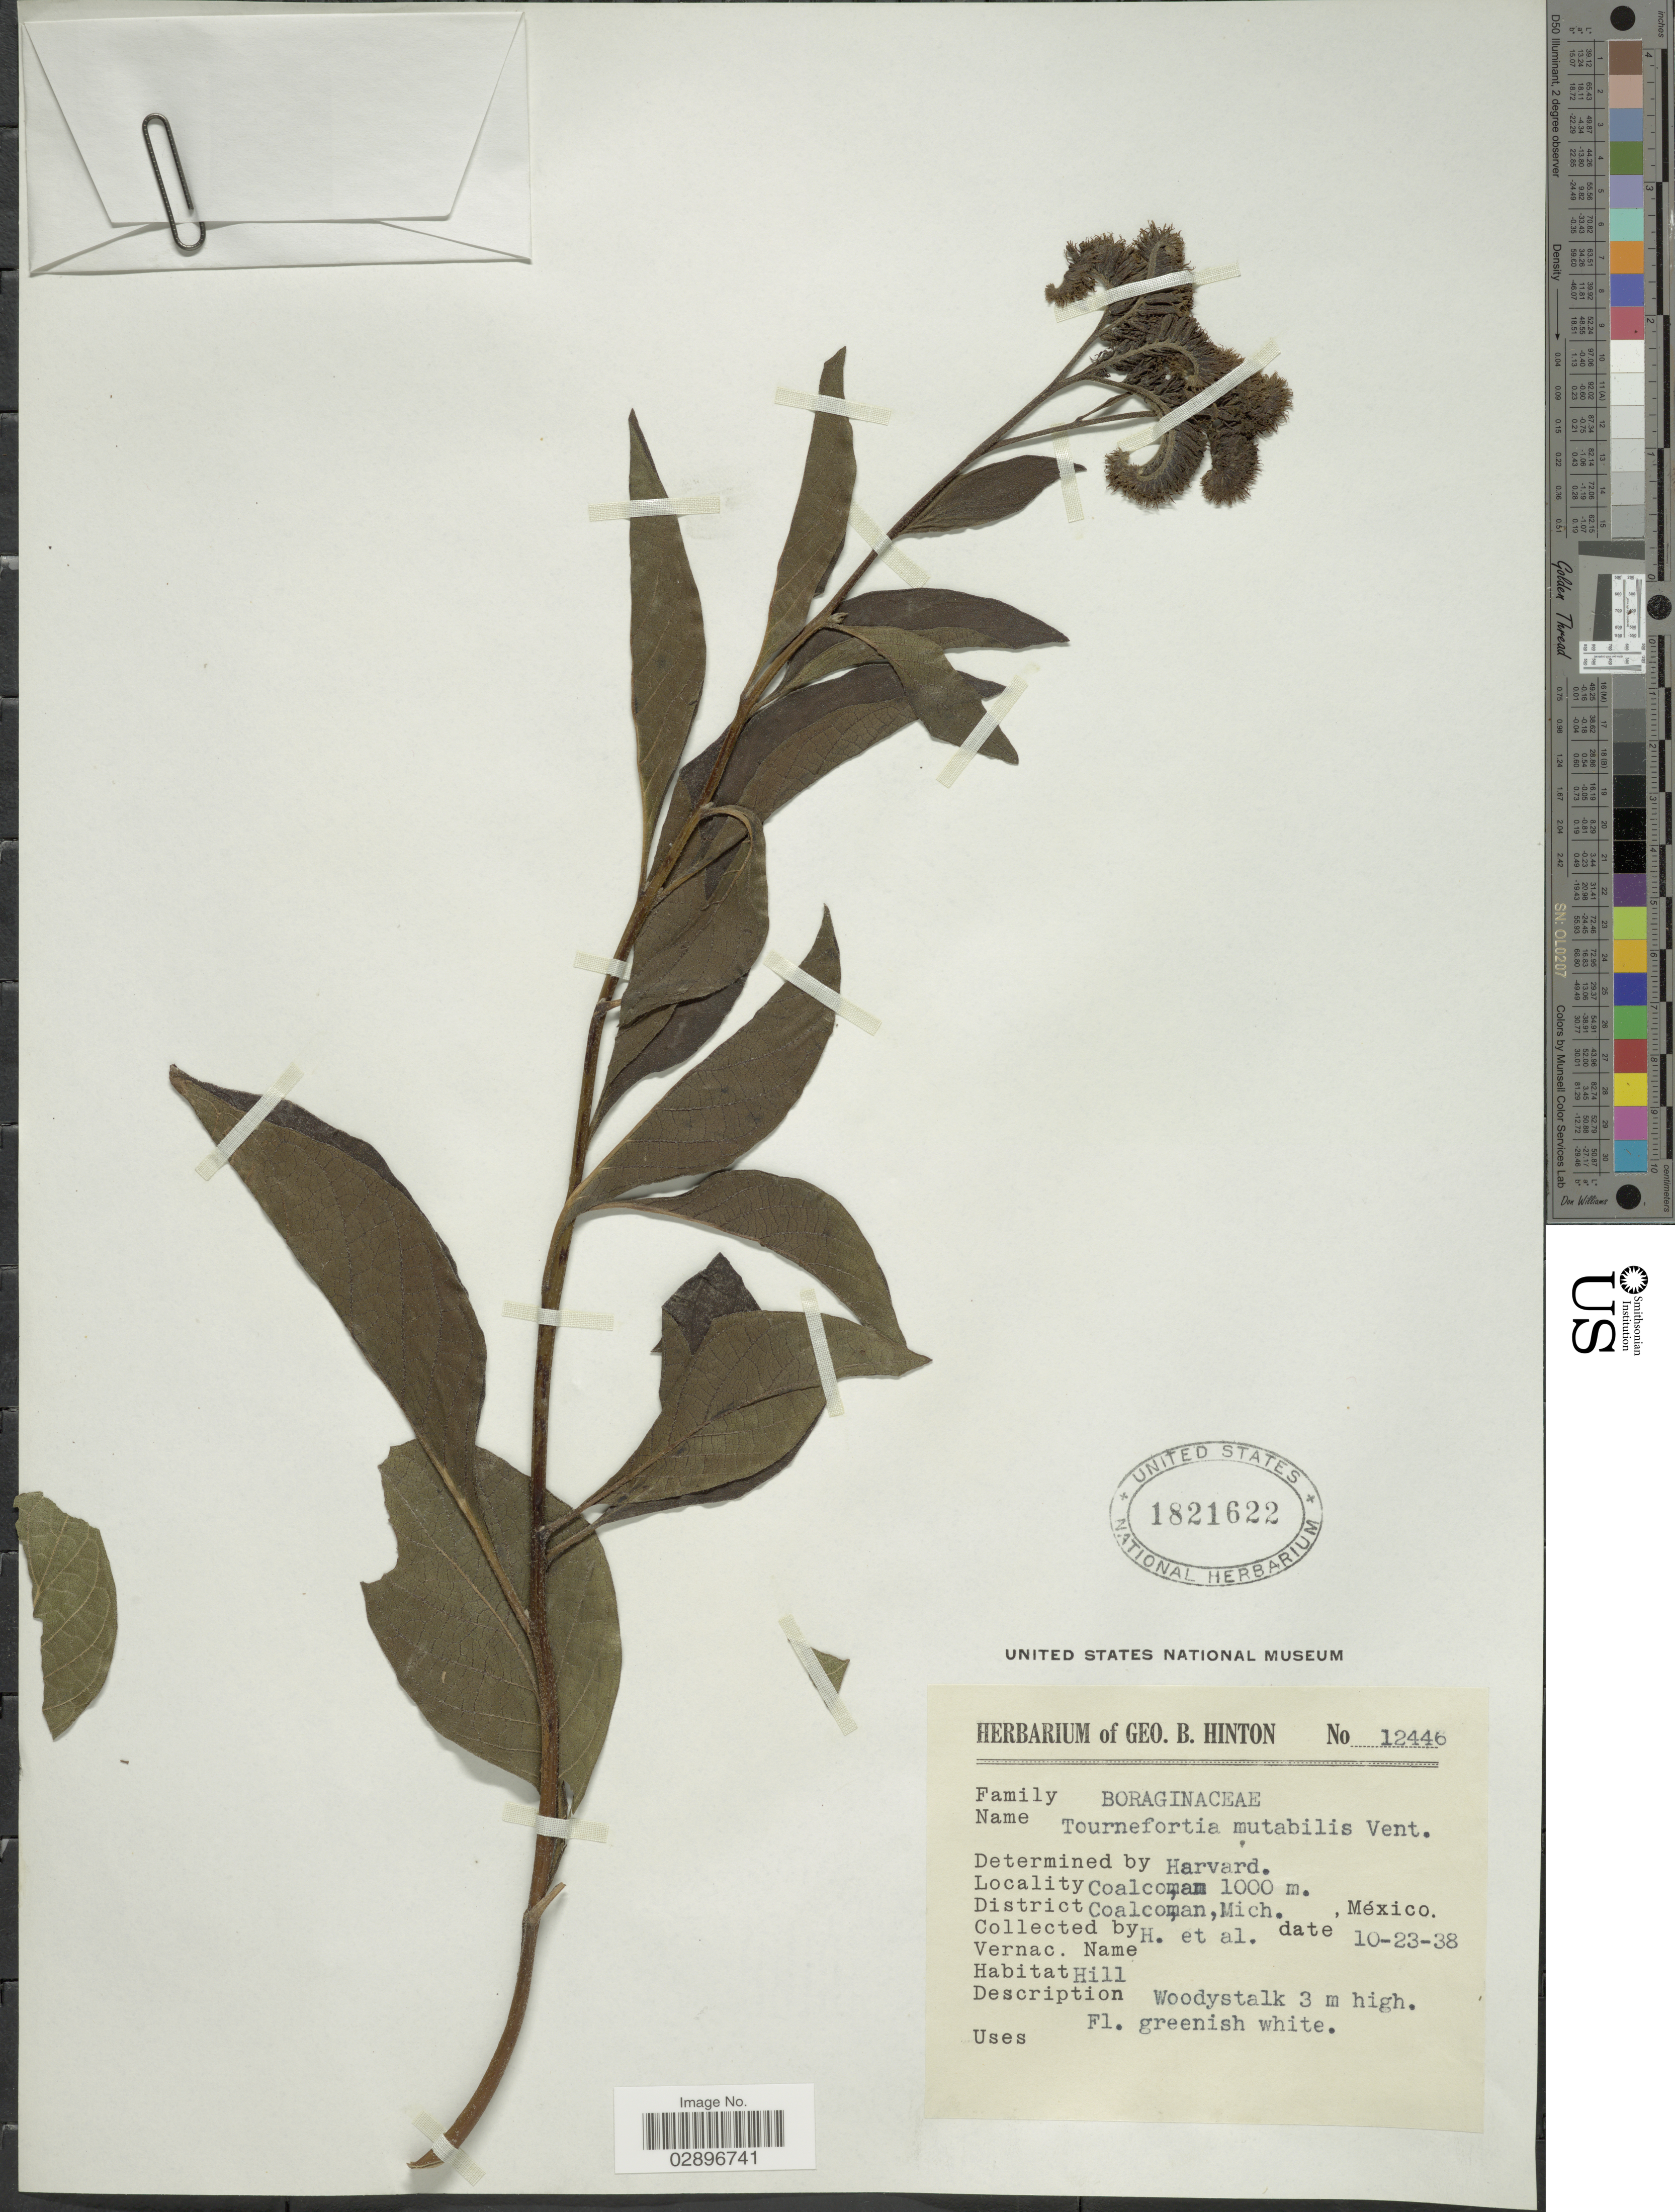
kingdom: Plantae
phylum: Tracheophyta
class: Magnoliopsida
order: Boraginales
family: Heliotropiaceae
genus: Tournefortia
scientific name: Tournefortia mutabilis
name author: Vent.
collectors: G. B. Hinton & et al.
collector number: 12446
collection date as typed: Transcribed d/m/y: 23/10/38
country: Mexico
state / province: Michoacán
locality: Coalcoman. District Coalcoman.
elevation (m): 1000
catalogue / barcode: US 1821622